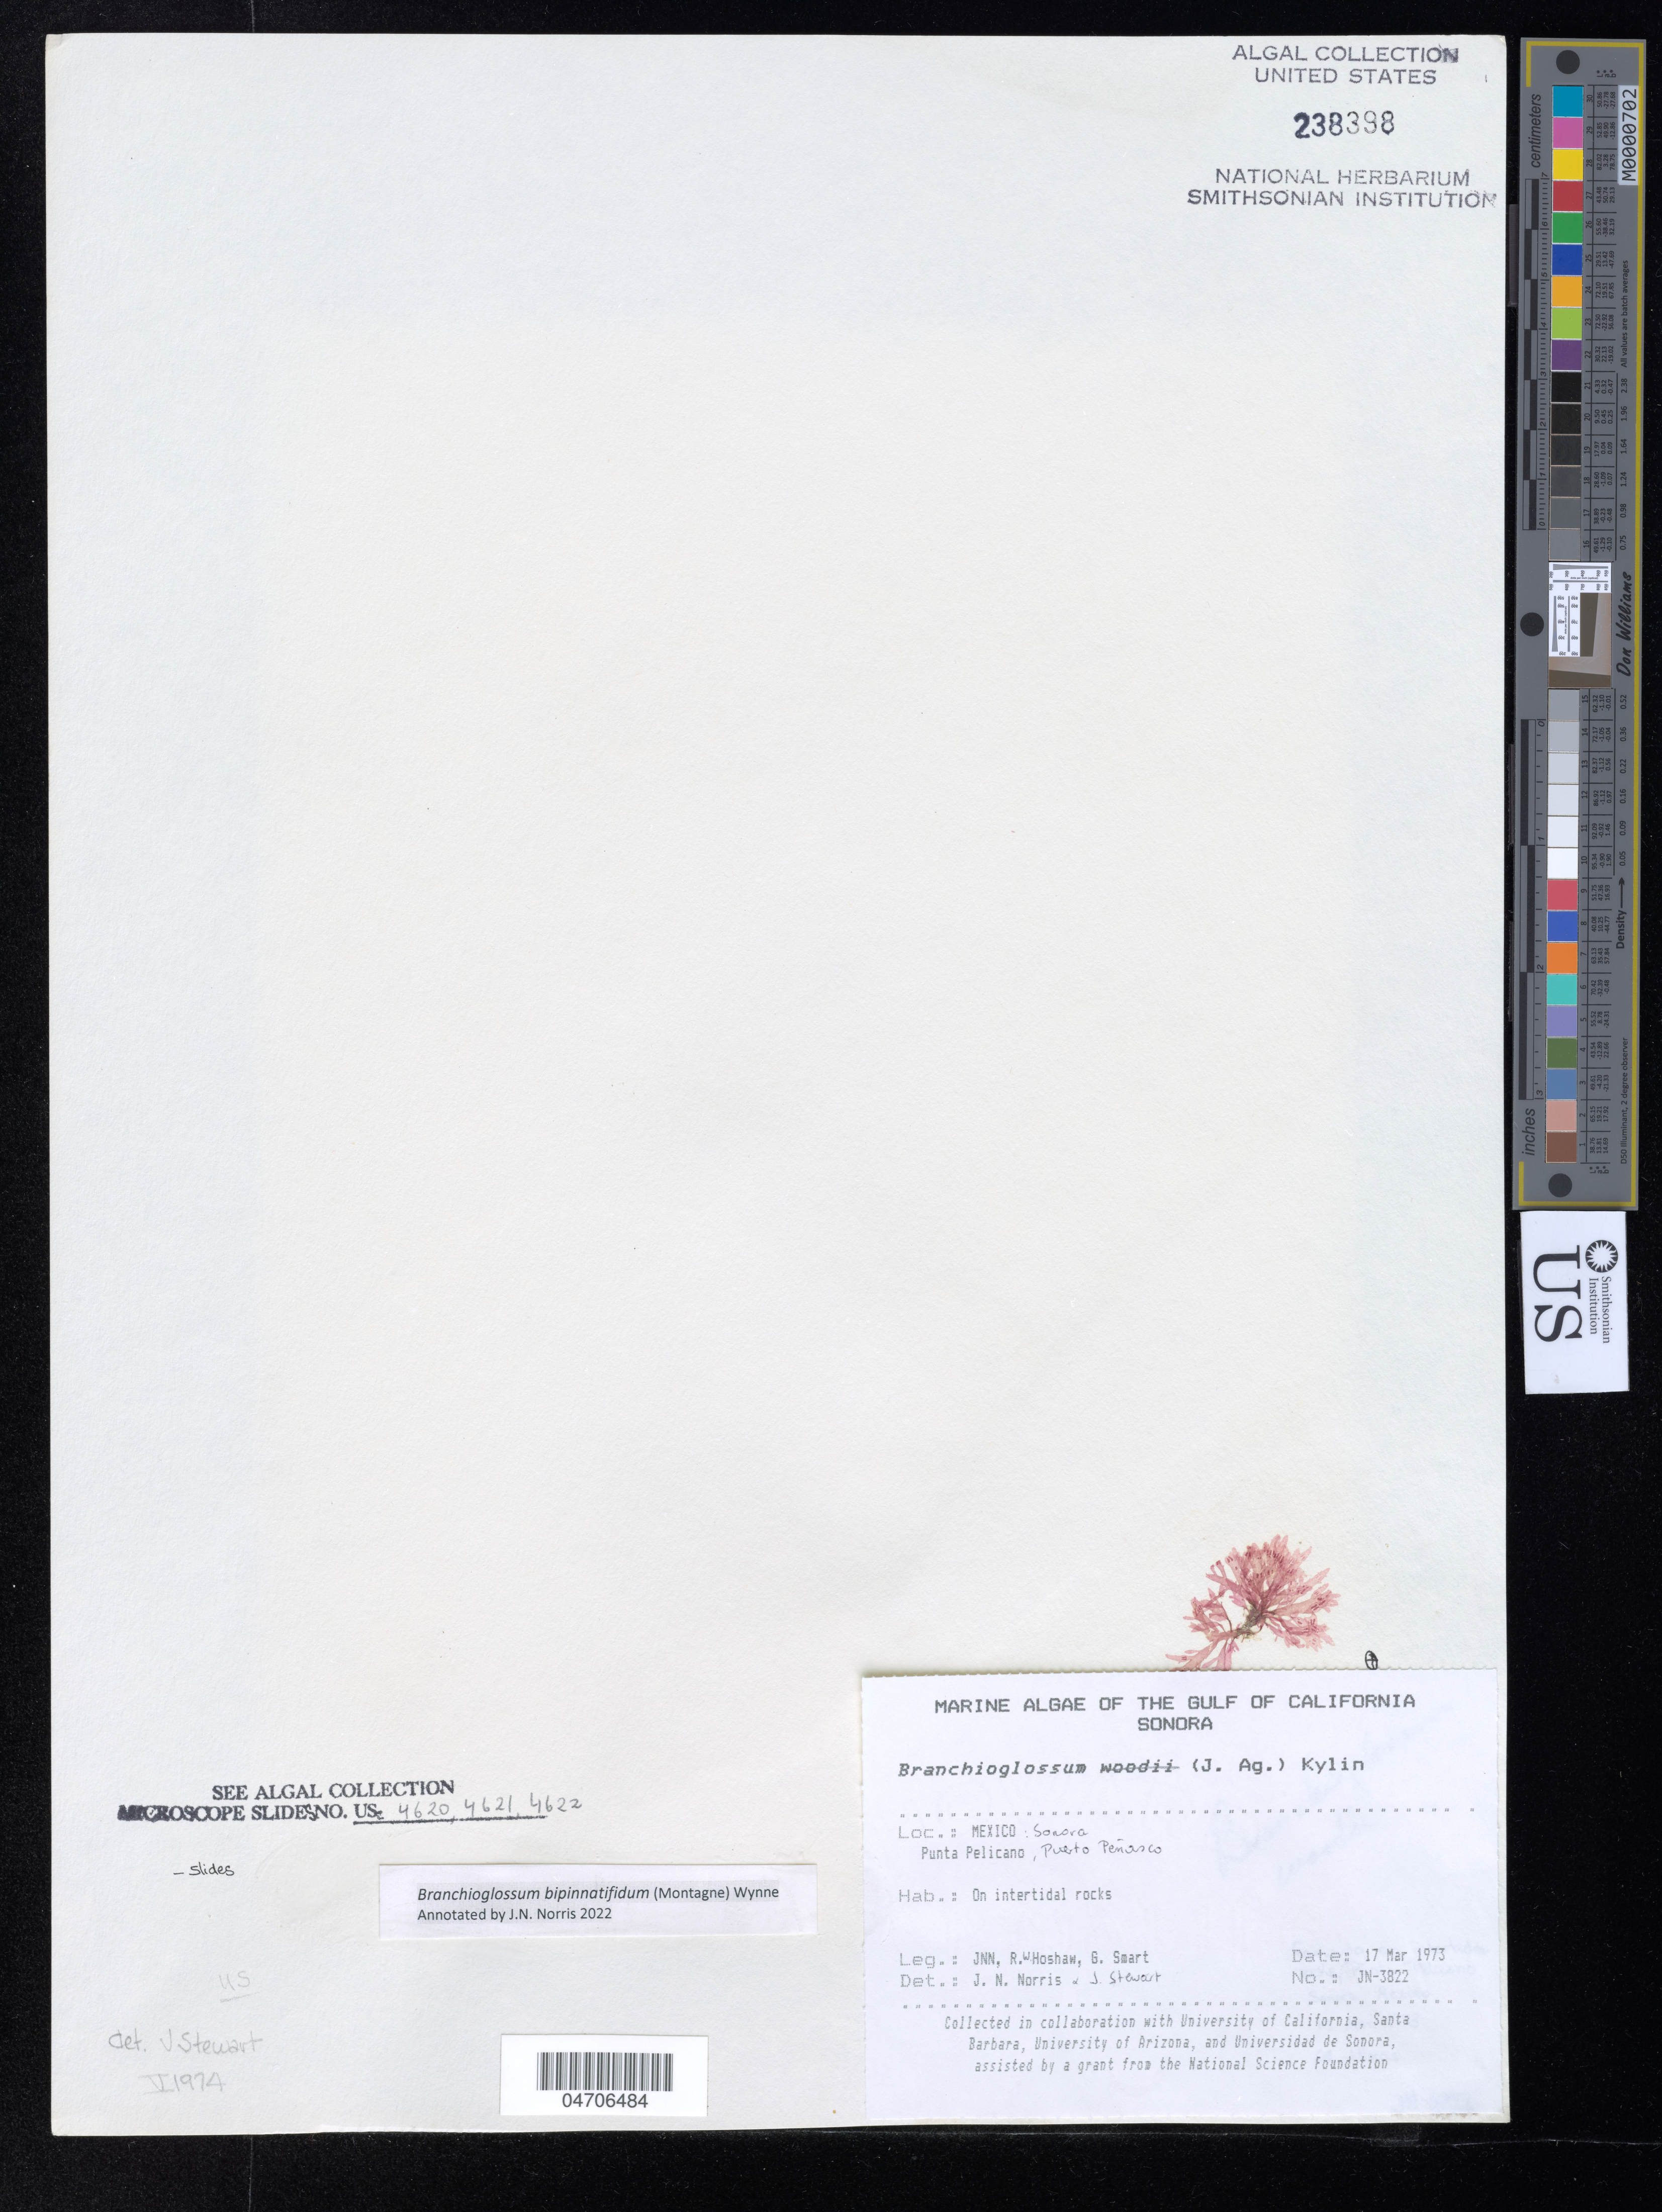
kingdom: Plantae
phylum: Rhodophyta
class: Florideophyceae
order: Ceramiales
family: Delesseriaceae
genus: Branchioglossum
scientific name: Branchioglossum bipinnatifidum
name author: (Mont.) M.J. Wynne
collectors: J. Norris, R. Hoshaw & G. Smart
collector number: JN-3822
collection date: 1973-03-17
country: Mexico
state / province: Sonora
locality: The Gulf of California. Punta Pelicano, Puerto Peñasco.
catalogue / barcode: US 238398